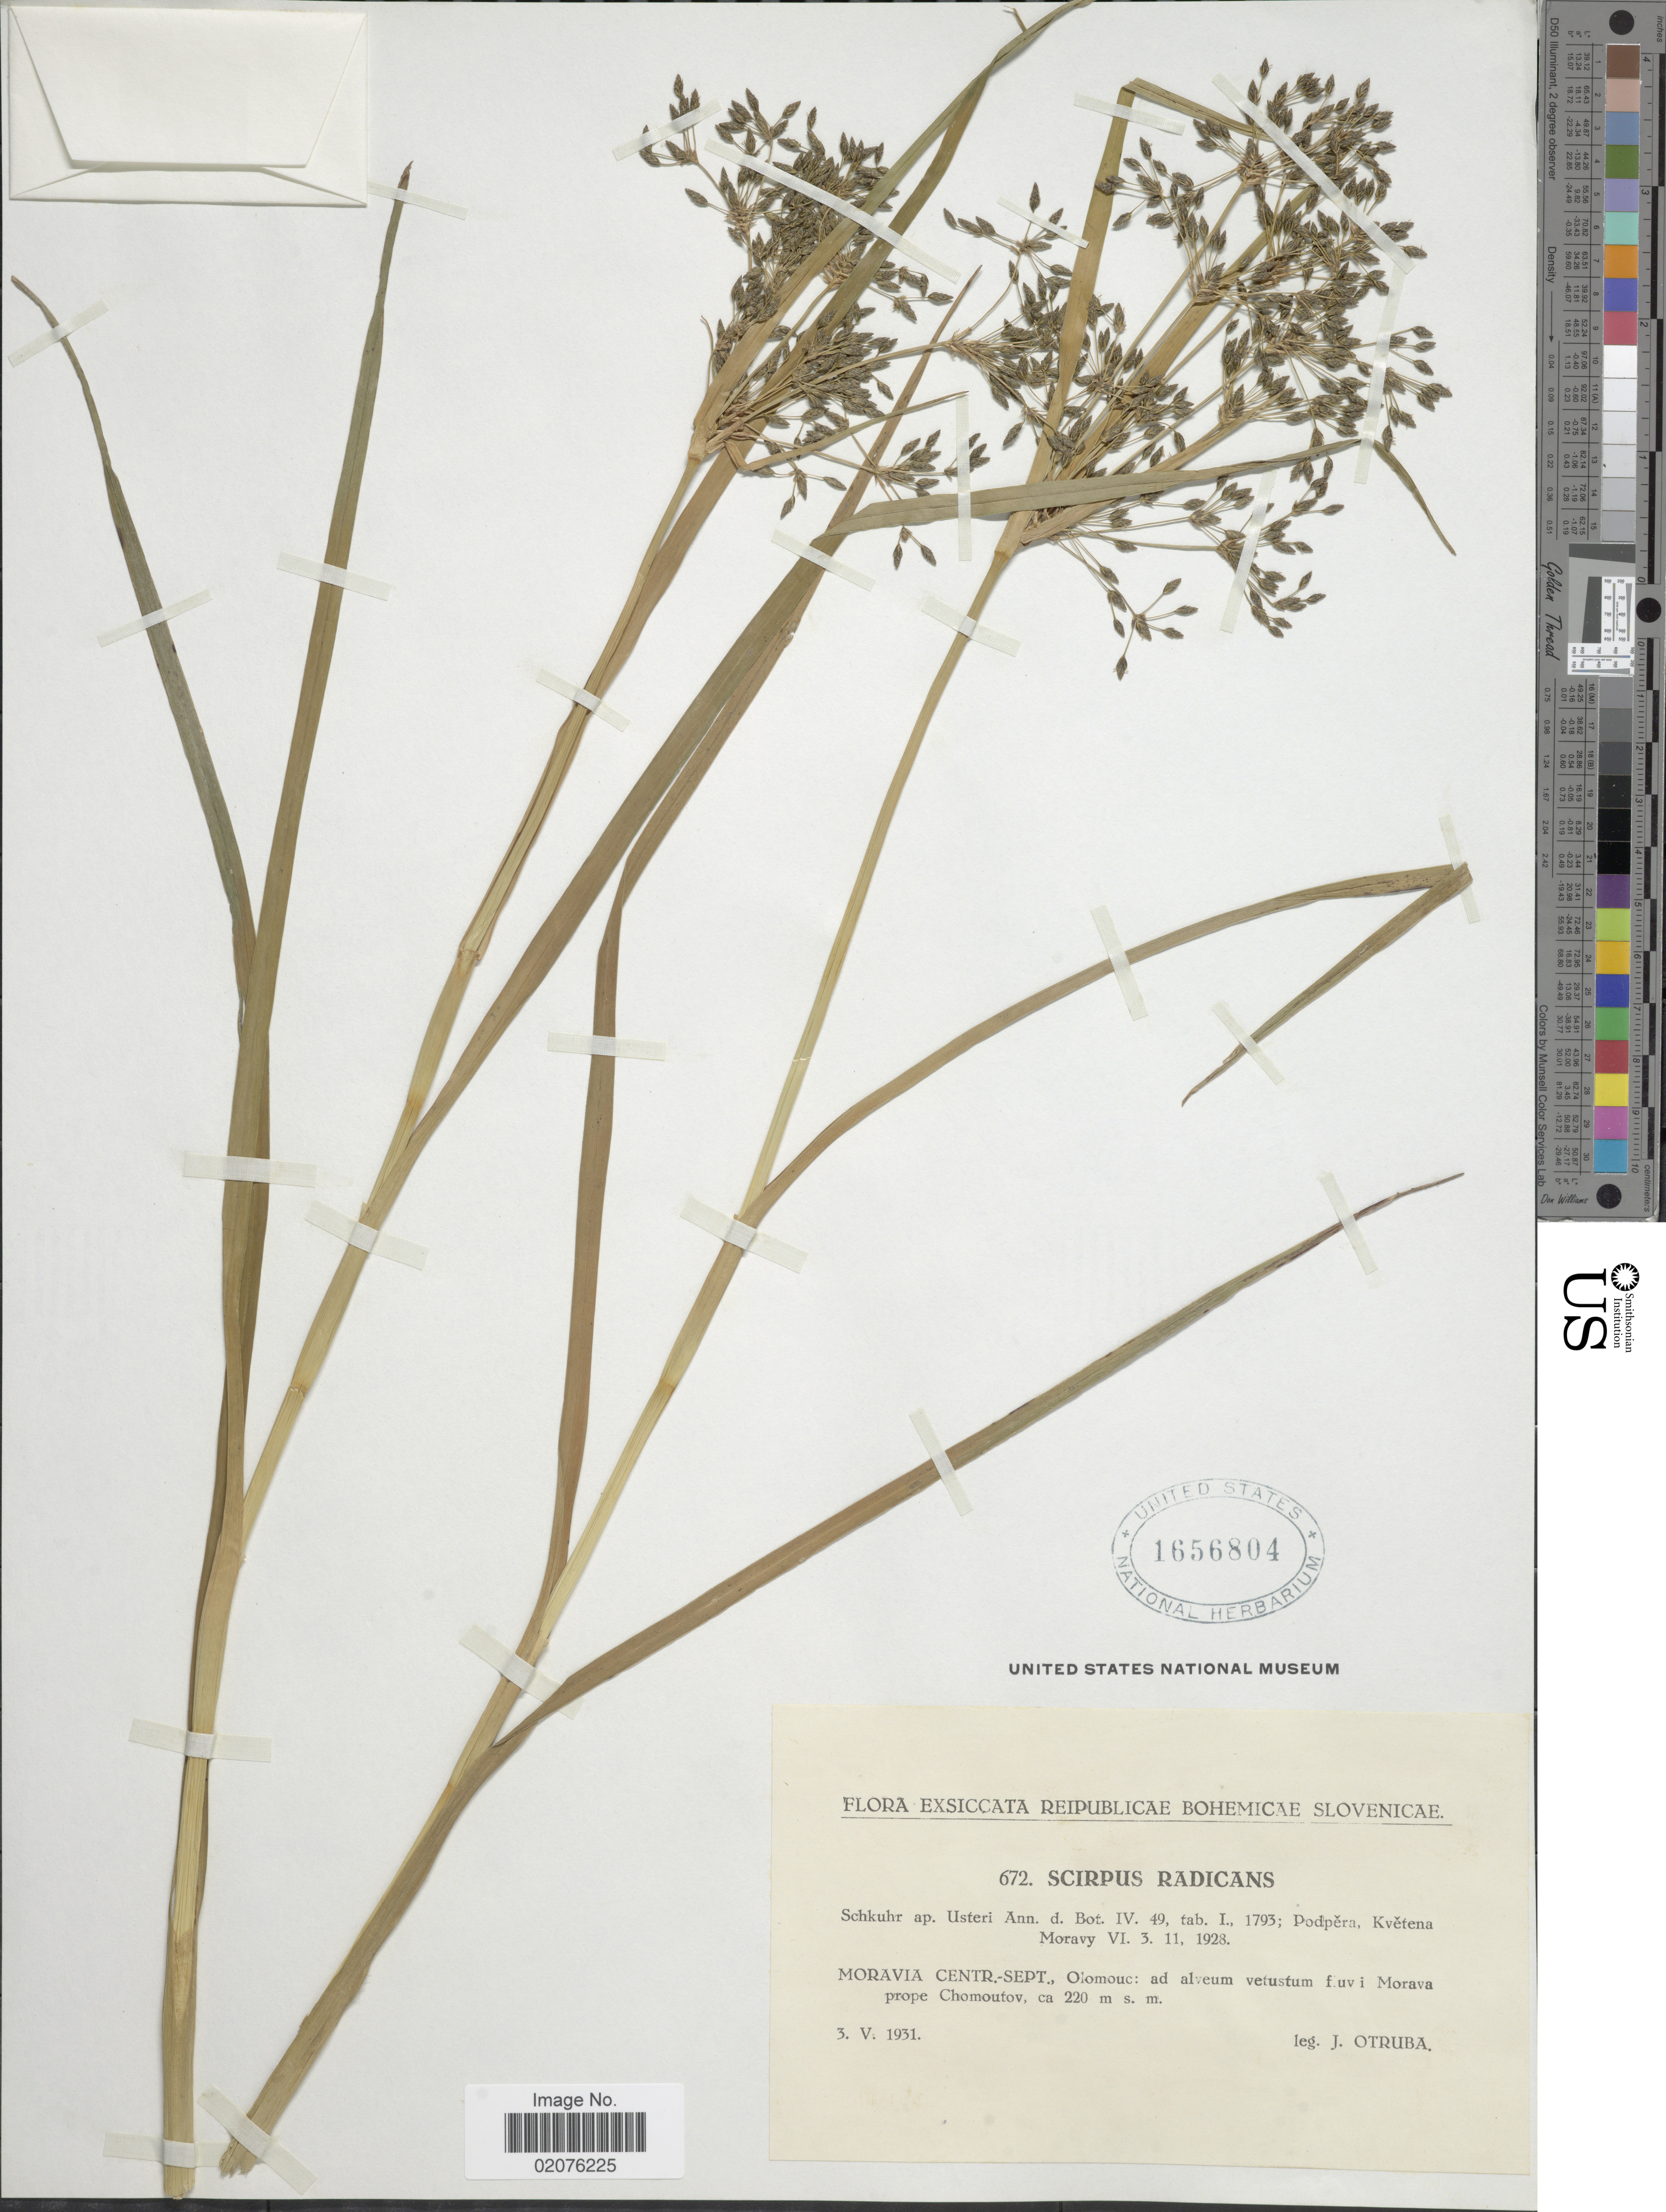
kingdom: Plantae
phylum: Tracheophyta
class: Liliopsida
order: Poales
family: Cyperaceae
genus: Scirpus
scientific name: Scirpus radicans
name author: Schkuhr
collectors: J. Otruba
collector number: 672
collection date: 1931-05-03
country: Czechia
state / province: Olomouc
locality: Moravia Centr.- Sept. ad alveum vetustum fluvi Morava prope Chomoutov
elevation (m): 220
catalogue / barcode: US 1656804